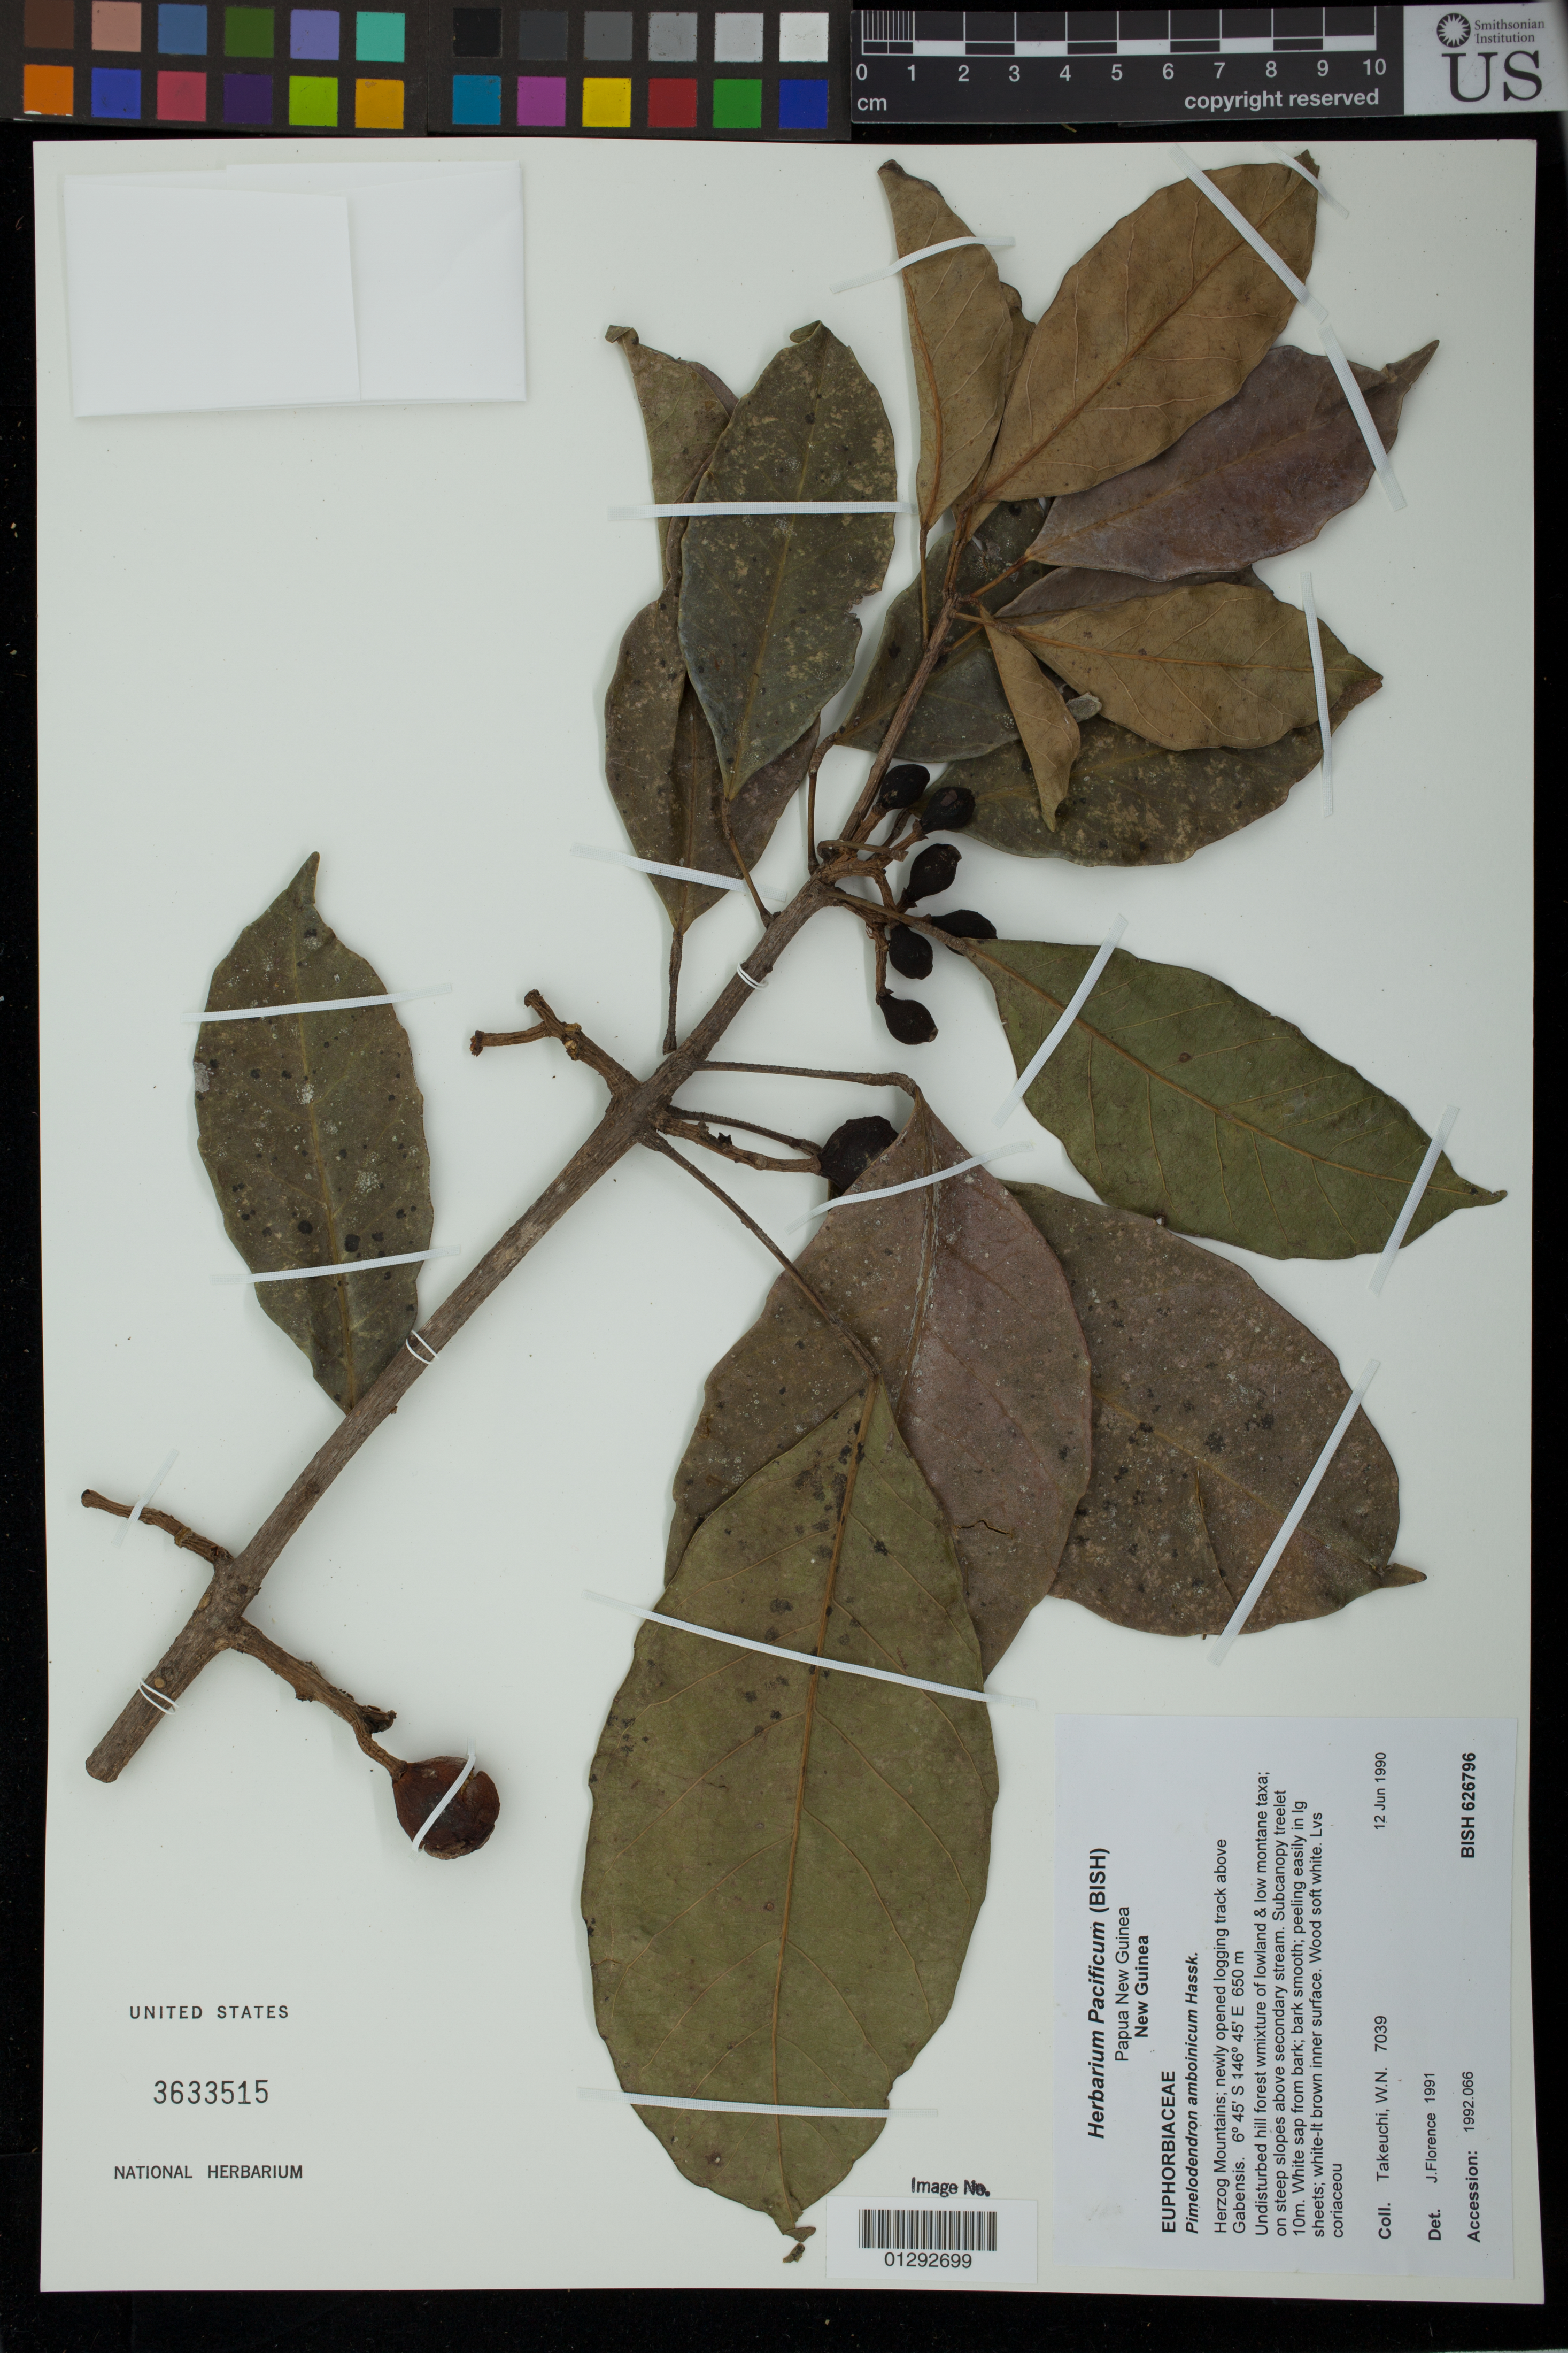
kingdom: Plantae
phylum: Tracheophyta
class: Magnoliopsida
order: Malpighiales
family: Euphorbiaceae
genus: Pimelodendron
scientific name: Pimelodendron amboinicum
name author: Hassk.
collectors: W. N. Takeuchi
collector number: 7039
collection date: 1990-06-12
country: Papua New Guinea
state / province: Morobe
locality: Herzog mountains: newly opened logging track above Gabensis.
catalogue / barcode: US 3633515